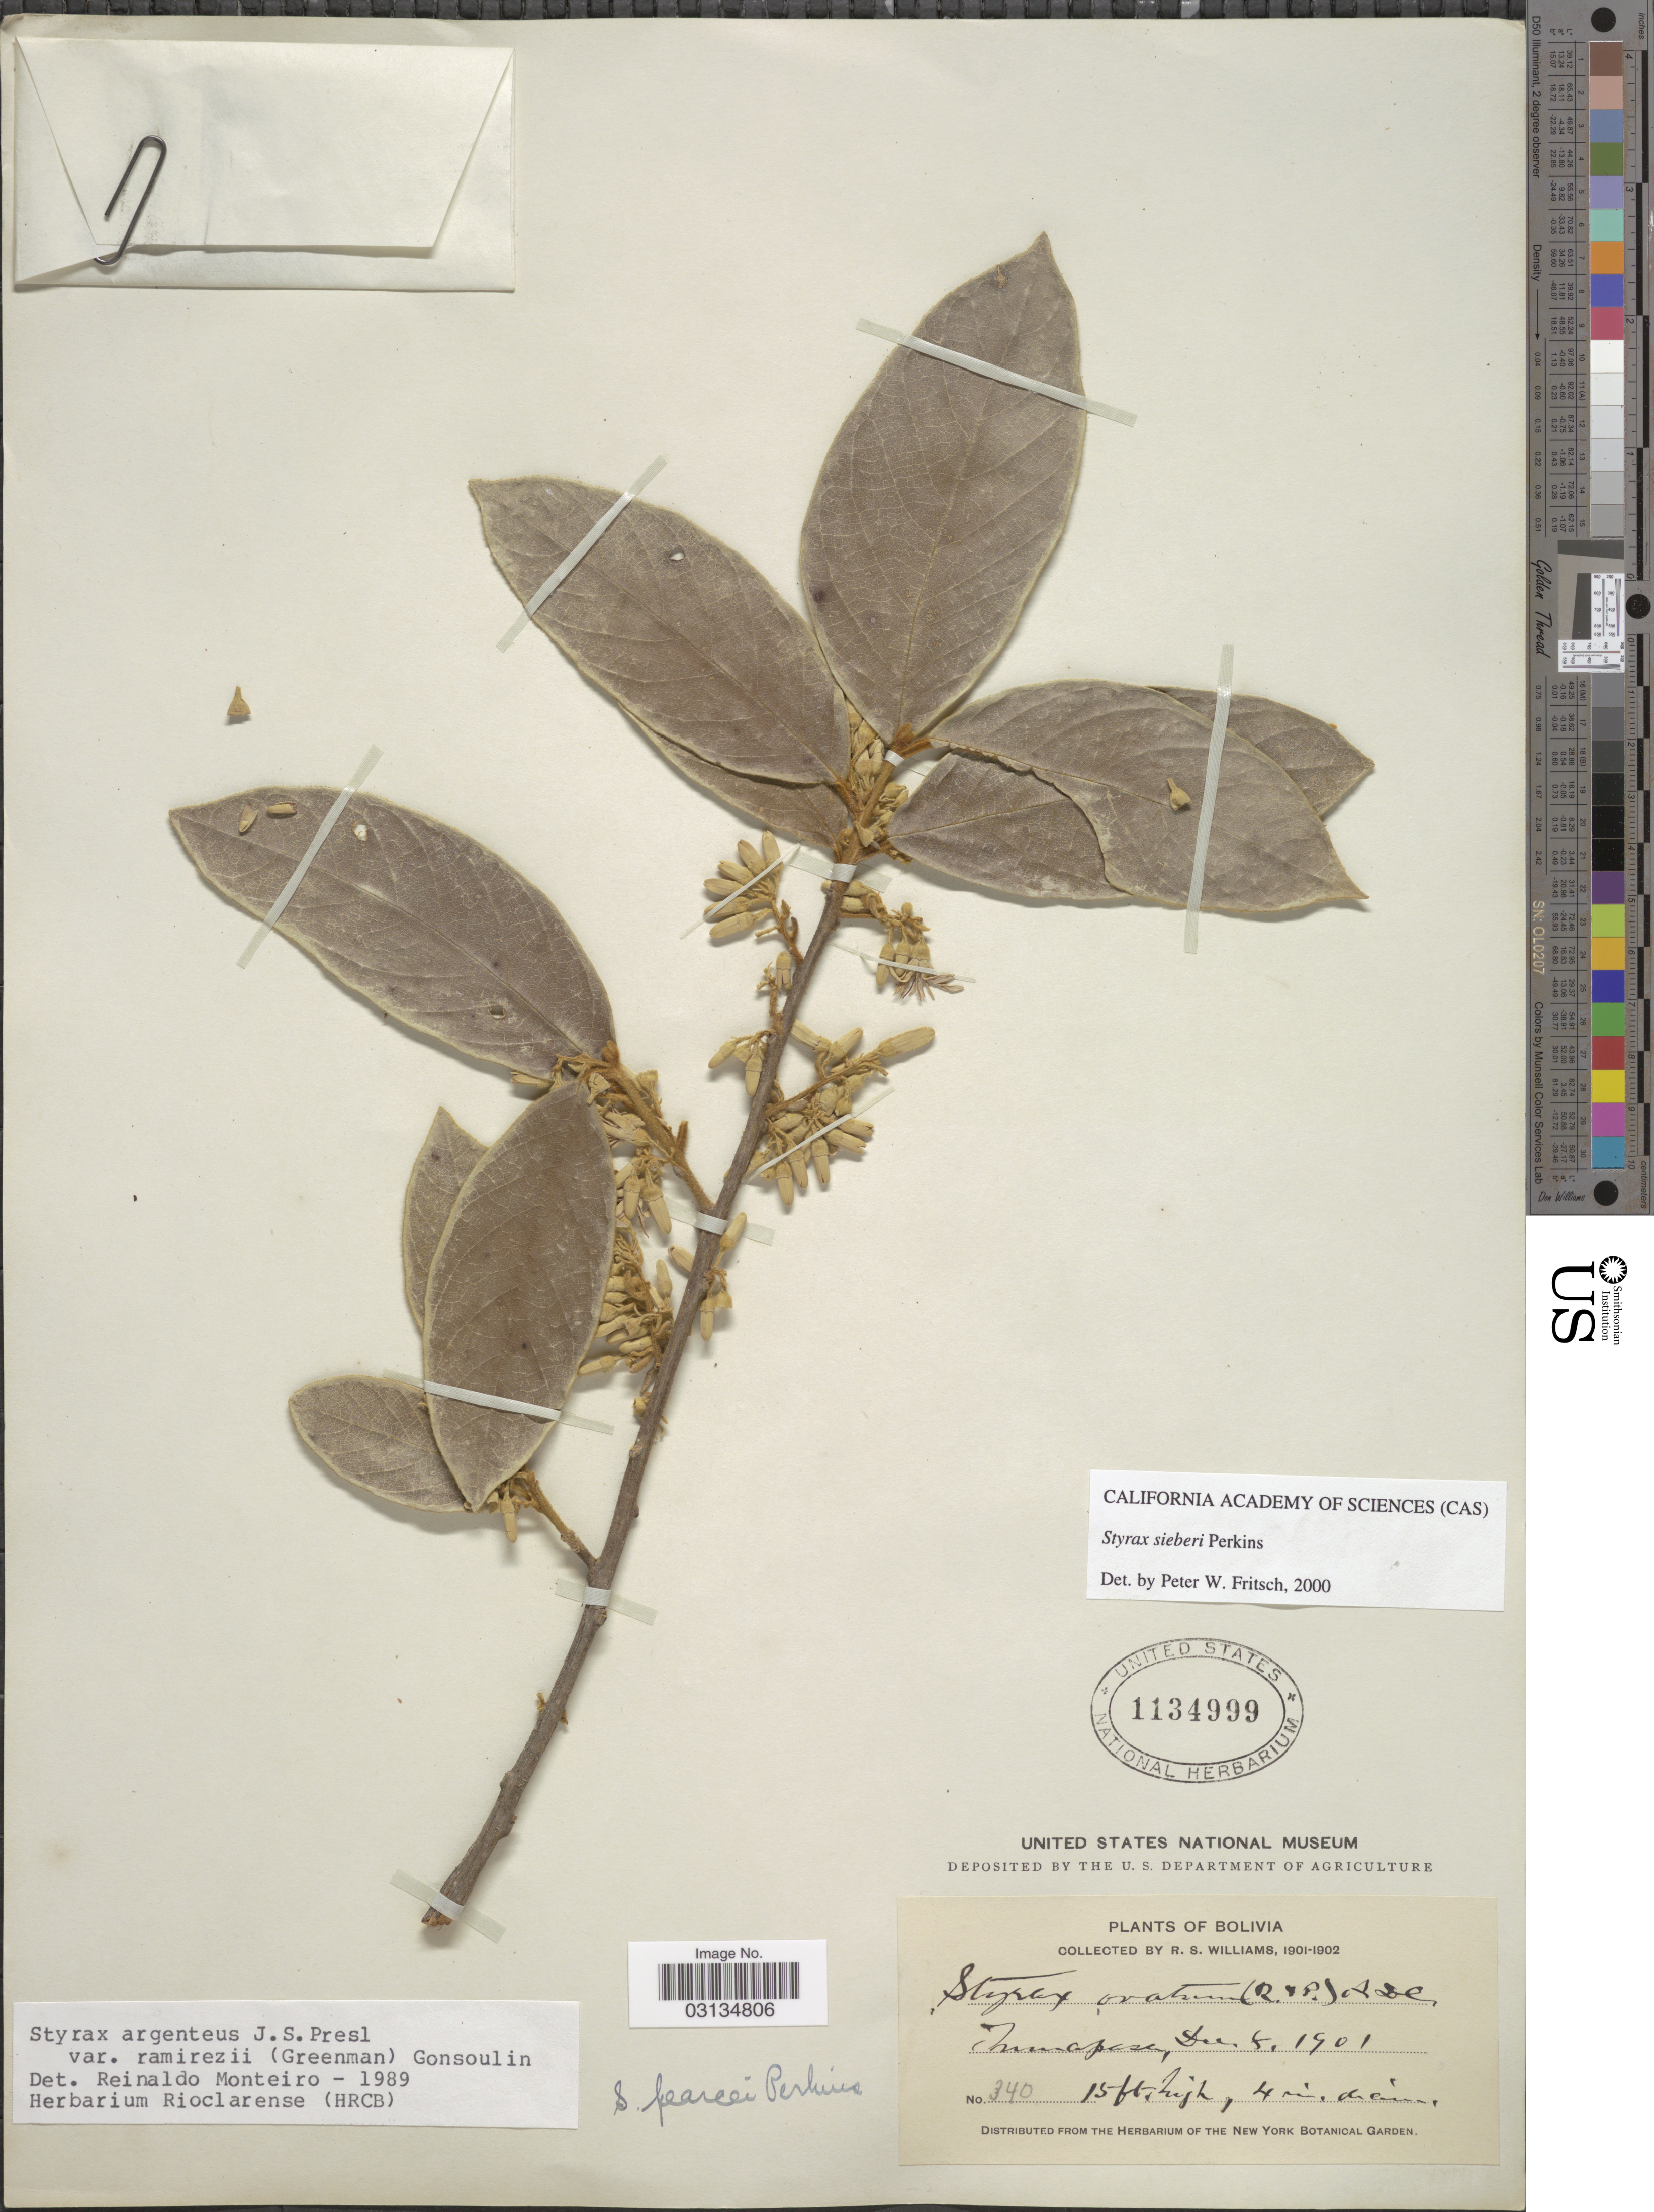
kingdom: Plantae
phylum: Tracheophyta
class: Magnoliopsida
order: Ericales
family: Styracaceae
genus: Styrax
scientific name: Styrax sieberi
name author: Perkins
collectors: R. S. Williams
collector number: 340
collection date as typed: Dec. 8, 1901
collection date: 1901-12-08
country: Bolivia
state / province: La Paz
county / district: Iturralde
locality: Tumupasa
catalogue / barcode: US 1134999